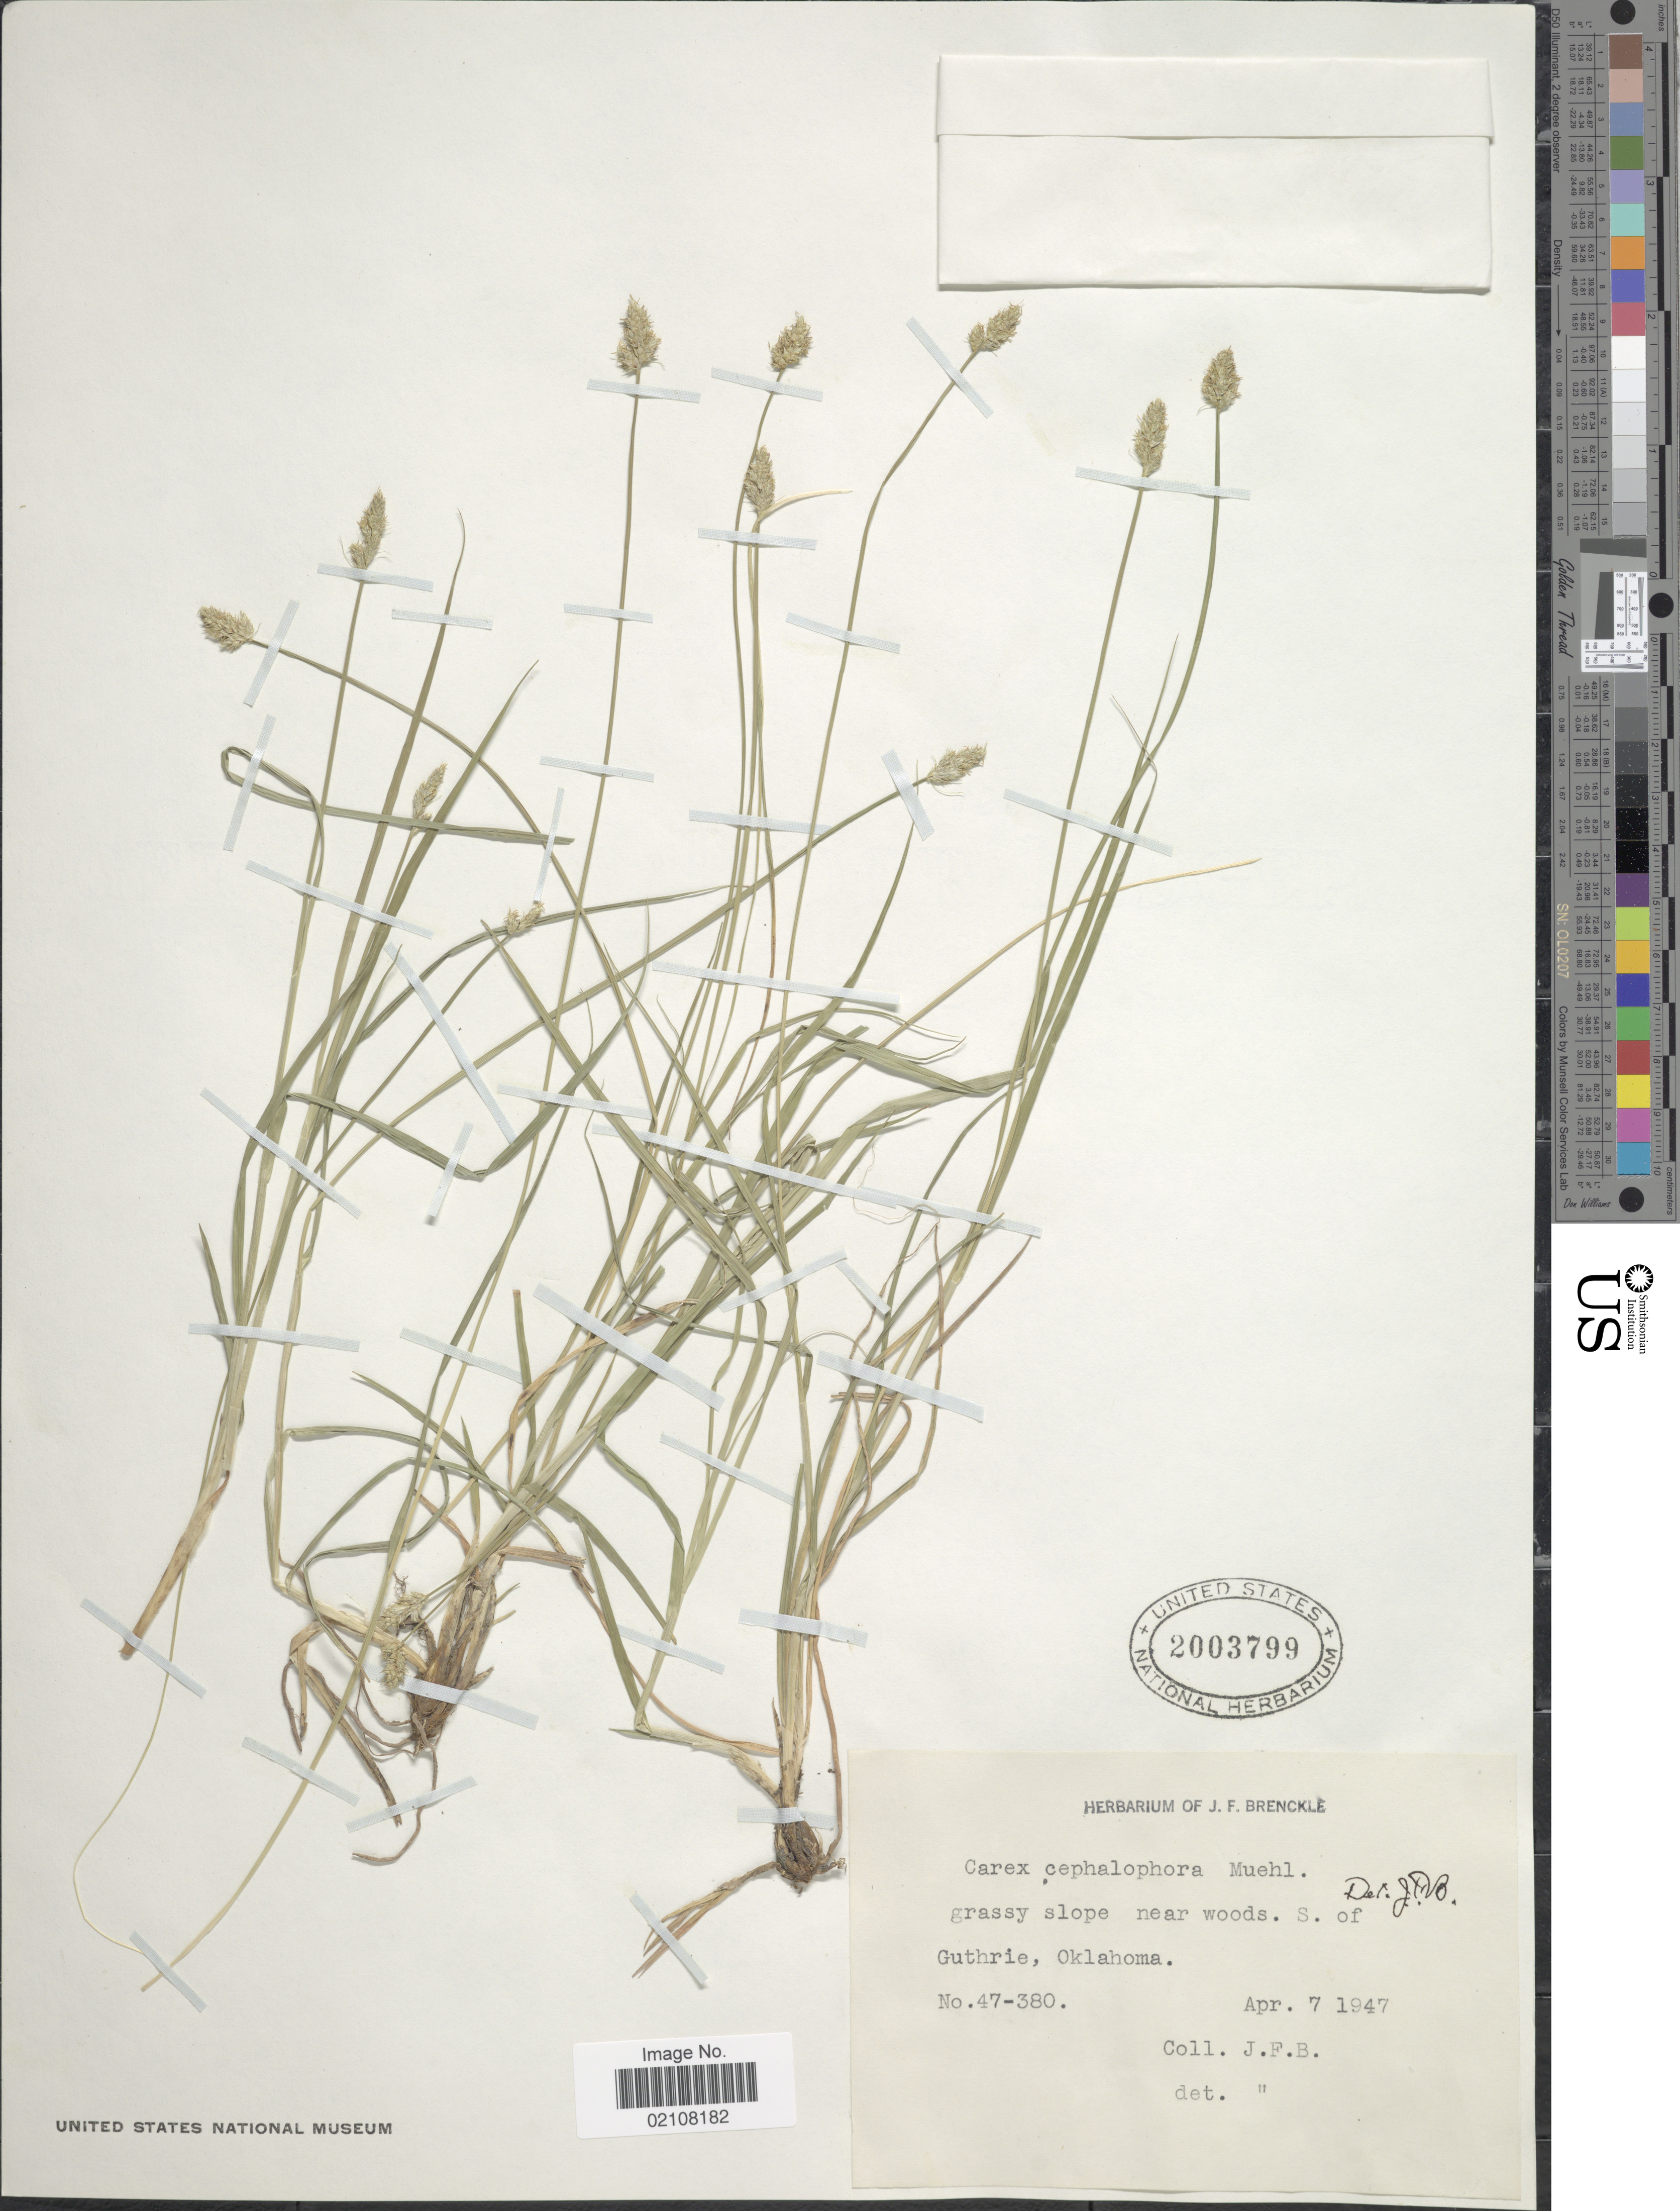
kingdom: Plantae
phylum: Tracheophyta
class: Liliopsida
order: Poales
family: Cyperaceae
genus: Carex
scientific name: Carex cephalophora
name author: Muhl. ex Willd.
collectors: J. Brenckle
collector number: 47-380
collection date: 1947-04-07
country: United States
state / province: Oklahoma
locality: Grassy lope near woods S. of Guthrie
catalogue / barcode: US 2003799